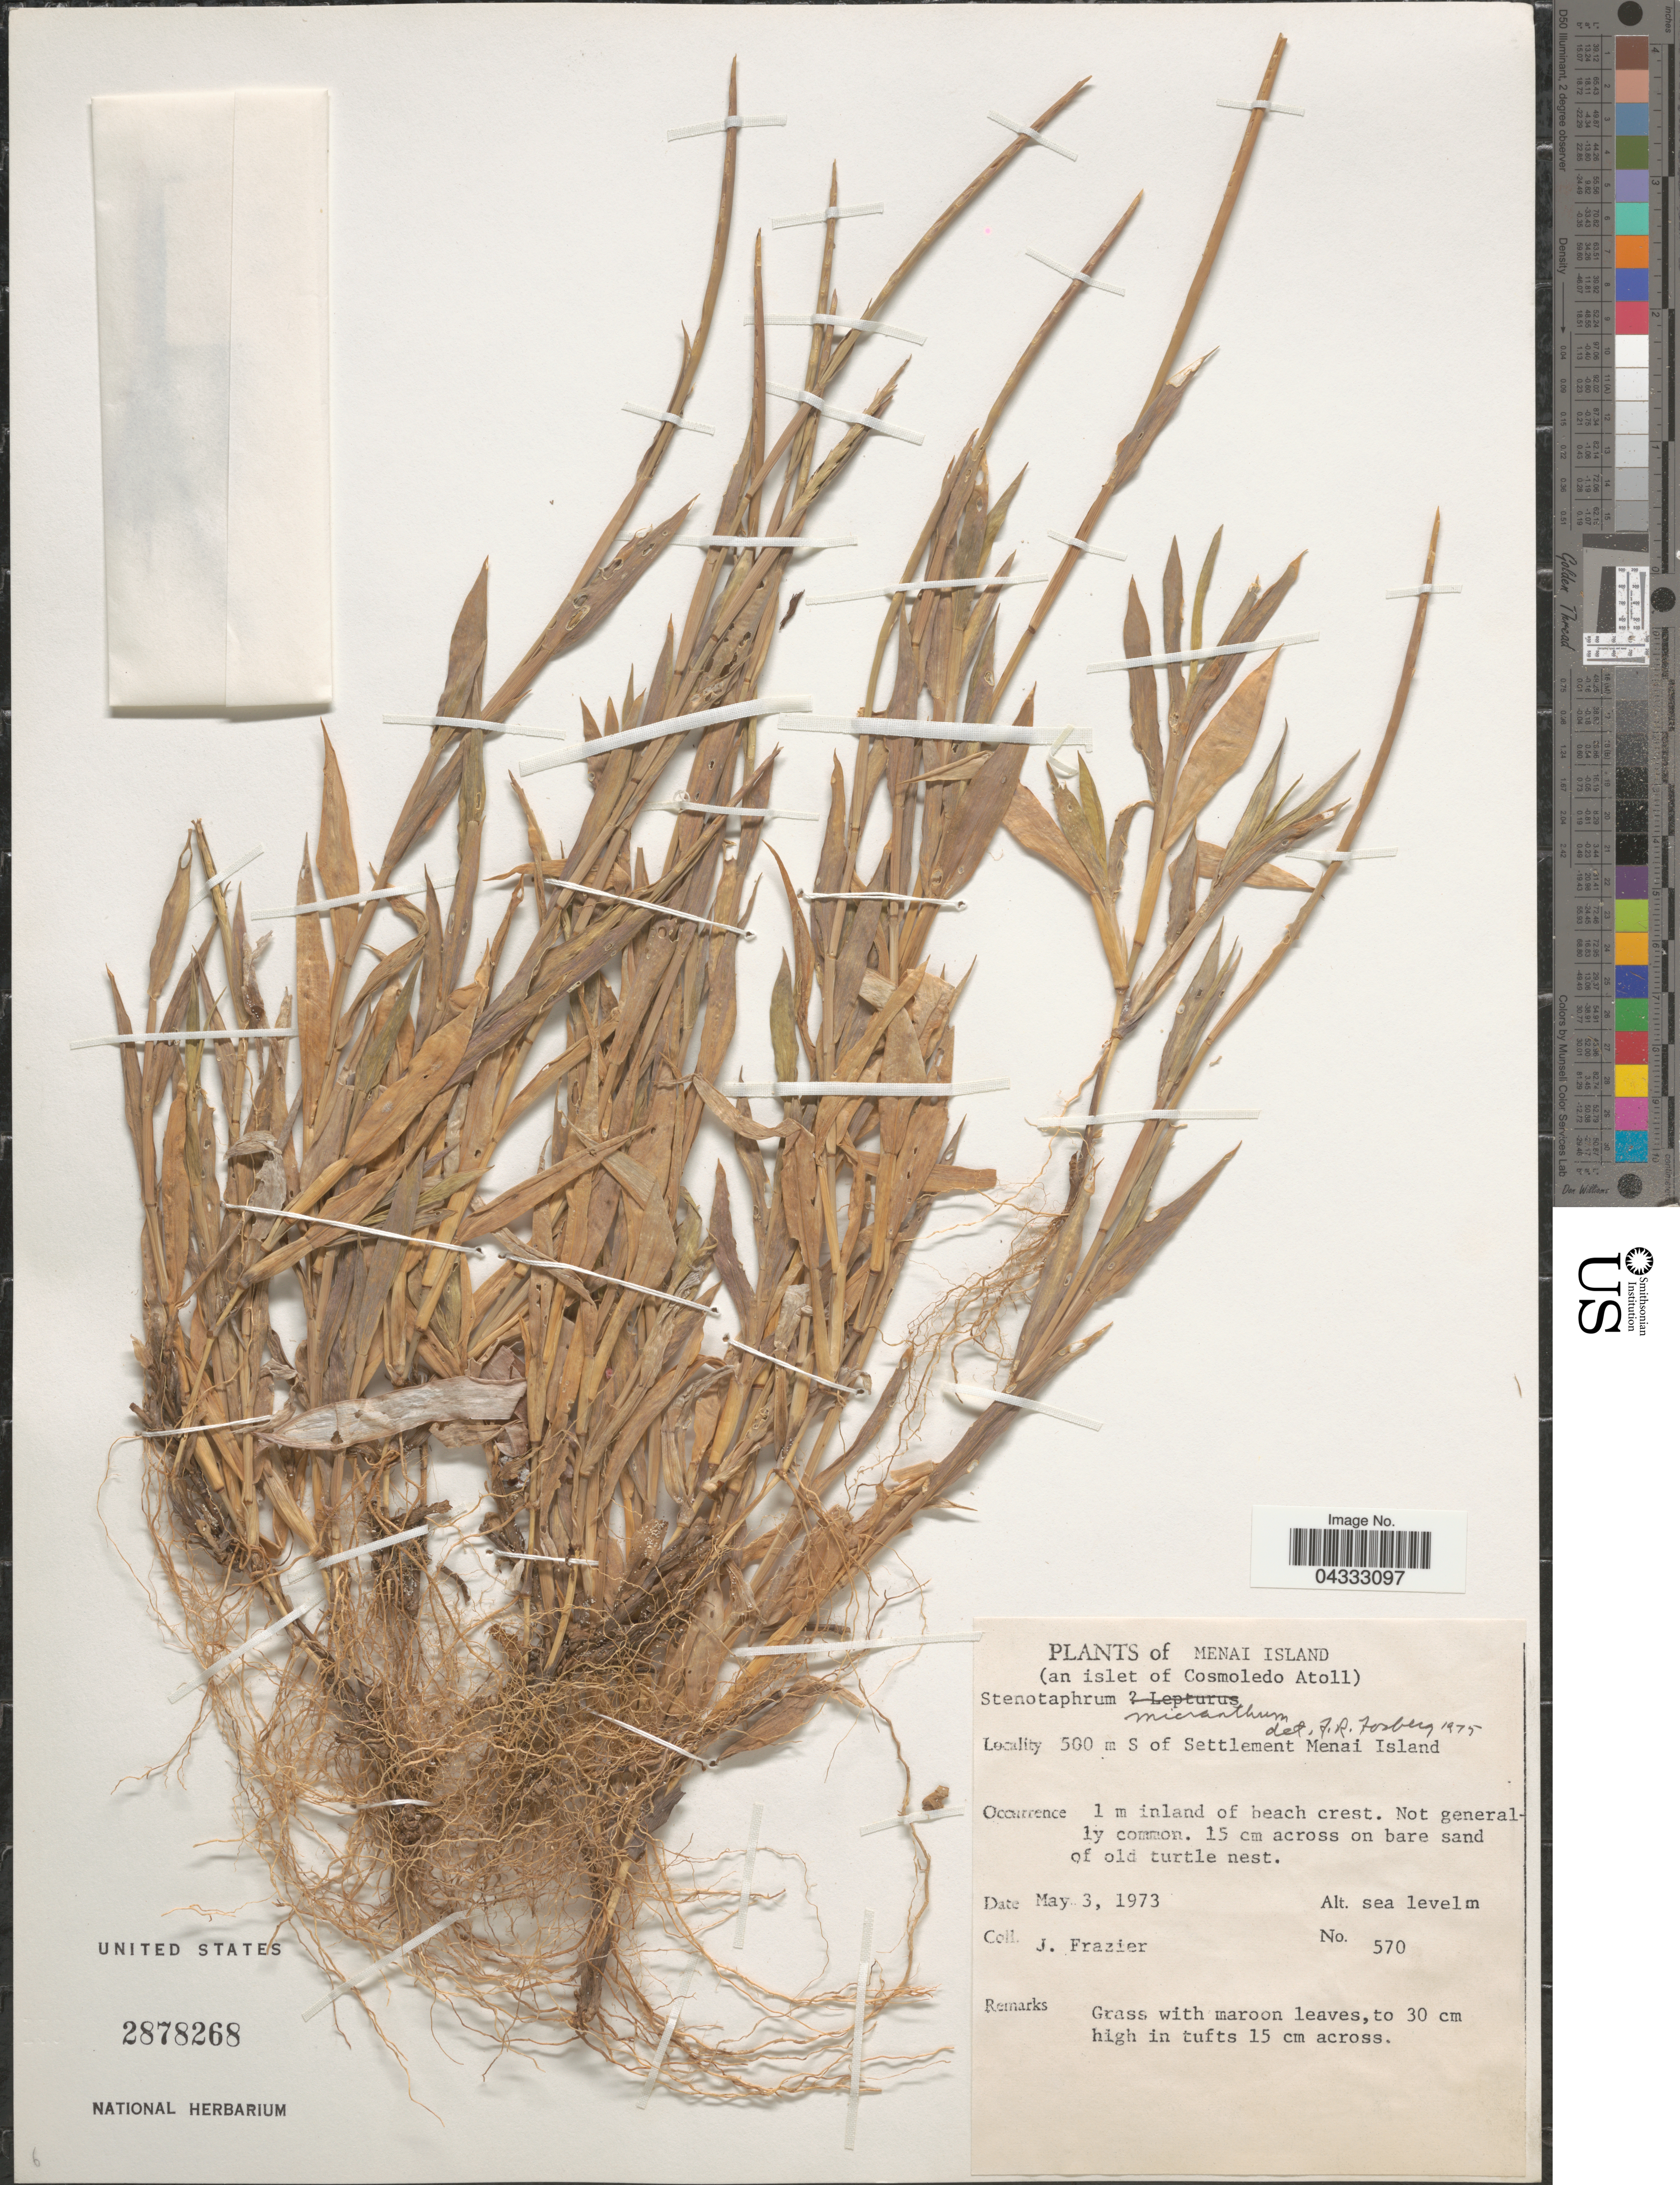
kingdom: Plantae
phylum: Tracheophyta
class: Liliopsida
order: Poales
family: Poaceae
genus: Stenotaphrum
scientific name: Stenotaphrum micranthum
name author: (Desv.) C.E. Hubb.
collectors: J. Frazier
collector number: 570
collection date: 1973-05-03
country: Seychelles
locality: Menai Island (an islet of Cosmoledo Atoll). 500 m S of Settlement Menai Island.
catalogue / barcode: US 2878268